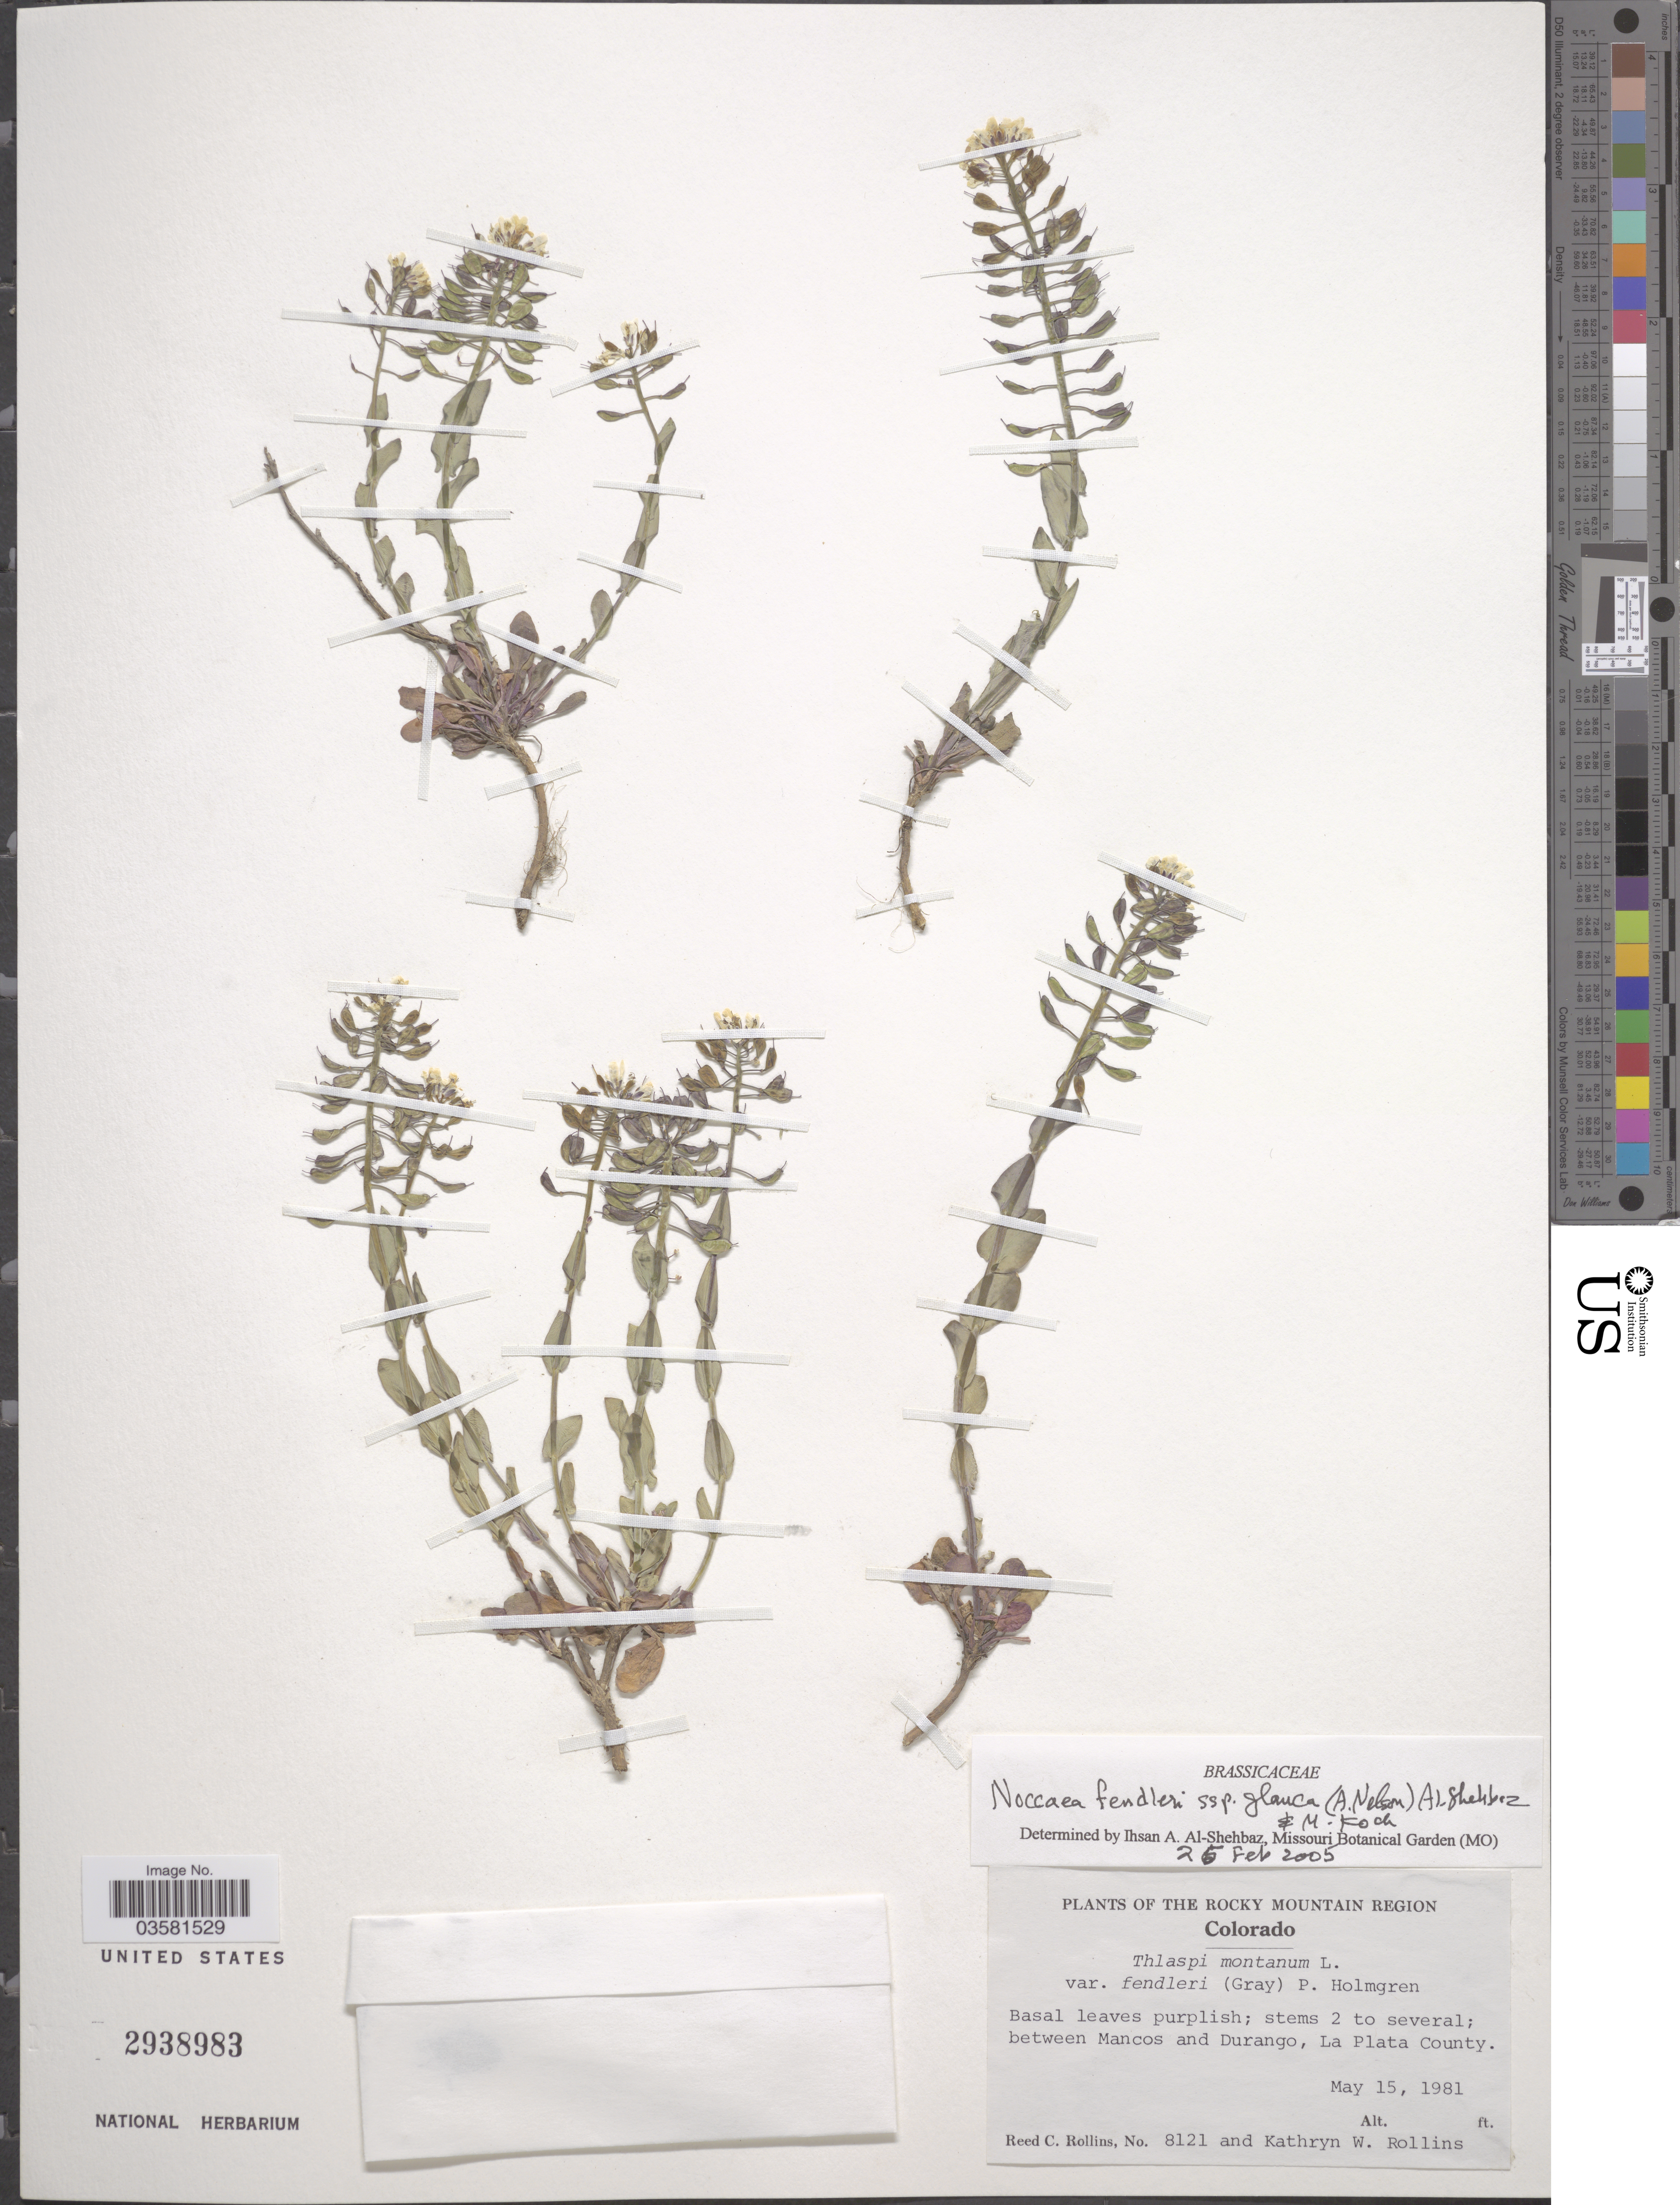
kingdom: Plantae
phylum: Tracheophyta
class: Magnoliopsida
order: Brassicales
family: Brassicaceae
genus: Thlaspi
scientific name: Thlaspi fendleri var. glaucum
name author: (A. Nelson) C.L. Hitchc.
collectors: R. C. Rollins & K. W. Rollins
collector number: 8121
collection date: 1981-05-15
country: United States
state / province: Colorado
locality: The Rocky Mountain Region. Between Mancos and Durango, La Plata County.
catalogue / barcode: US 2938983